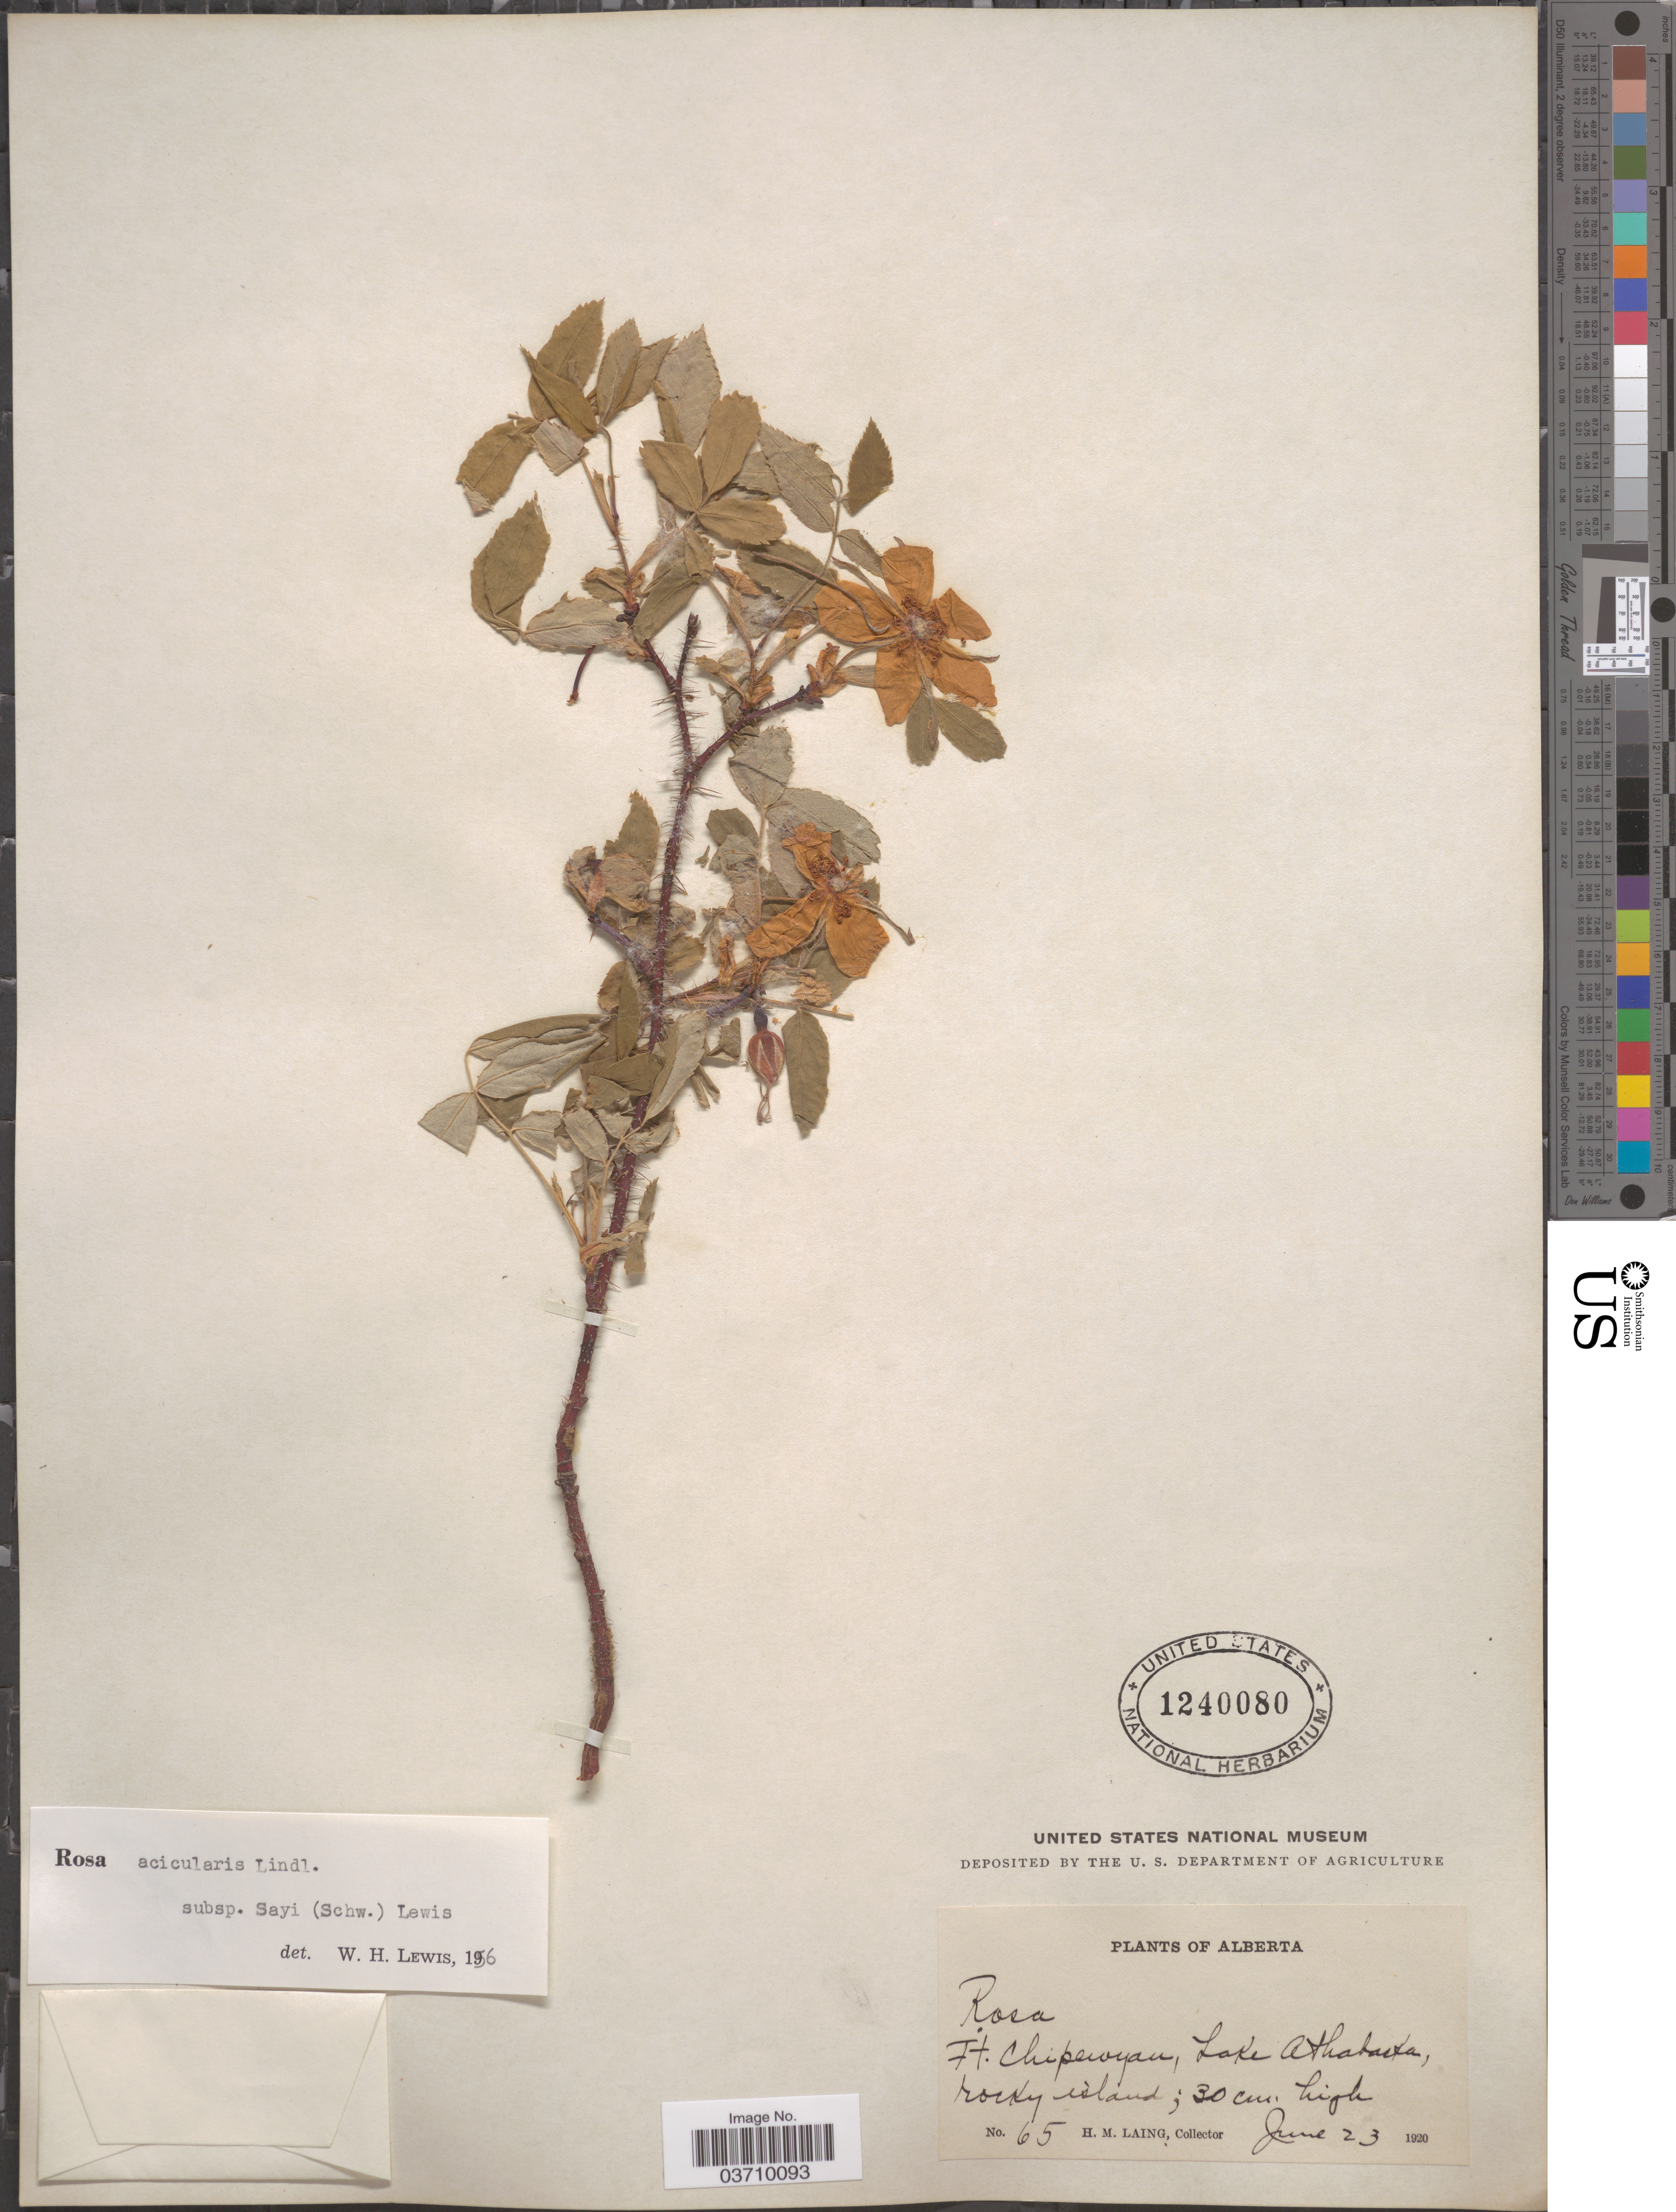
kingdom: Plantae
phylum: Tracheophyta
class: Magnoliopsida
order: Rosales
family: Rosaceae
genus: Rosa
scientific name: Rosa acicularis var. sayi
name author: (Schwein.) Rehder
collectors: H. Laing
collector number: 65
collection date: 1920-06-23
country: Canada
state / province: Alberta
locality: Ft. Chipewyan, Lake Athabaska.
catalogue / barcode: US 1240080